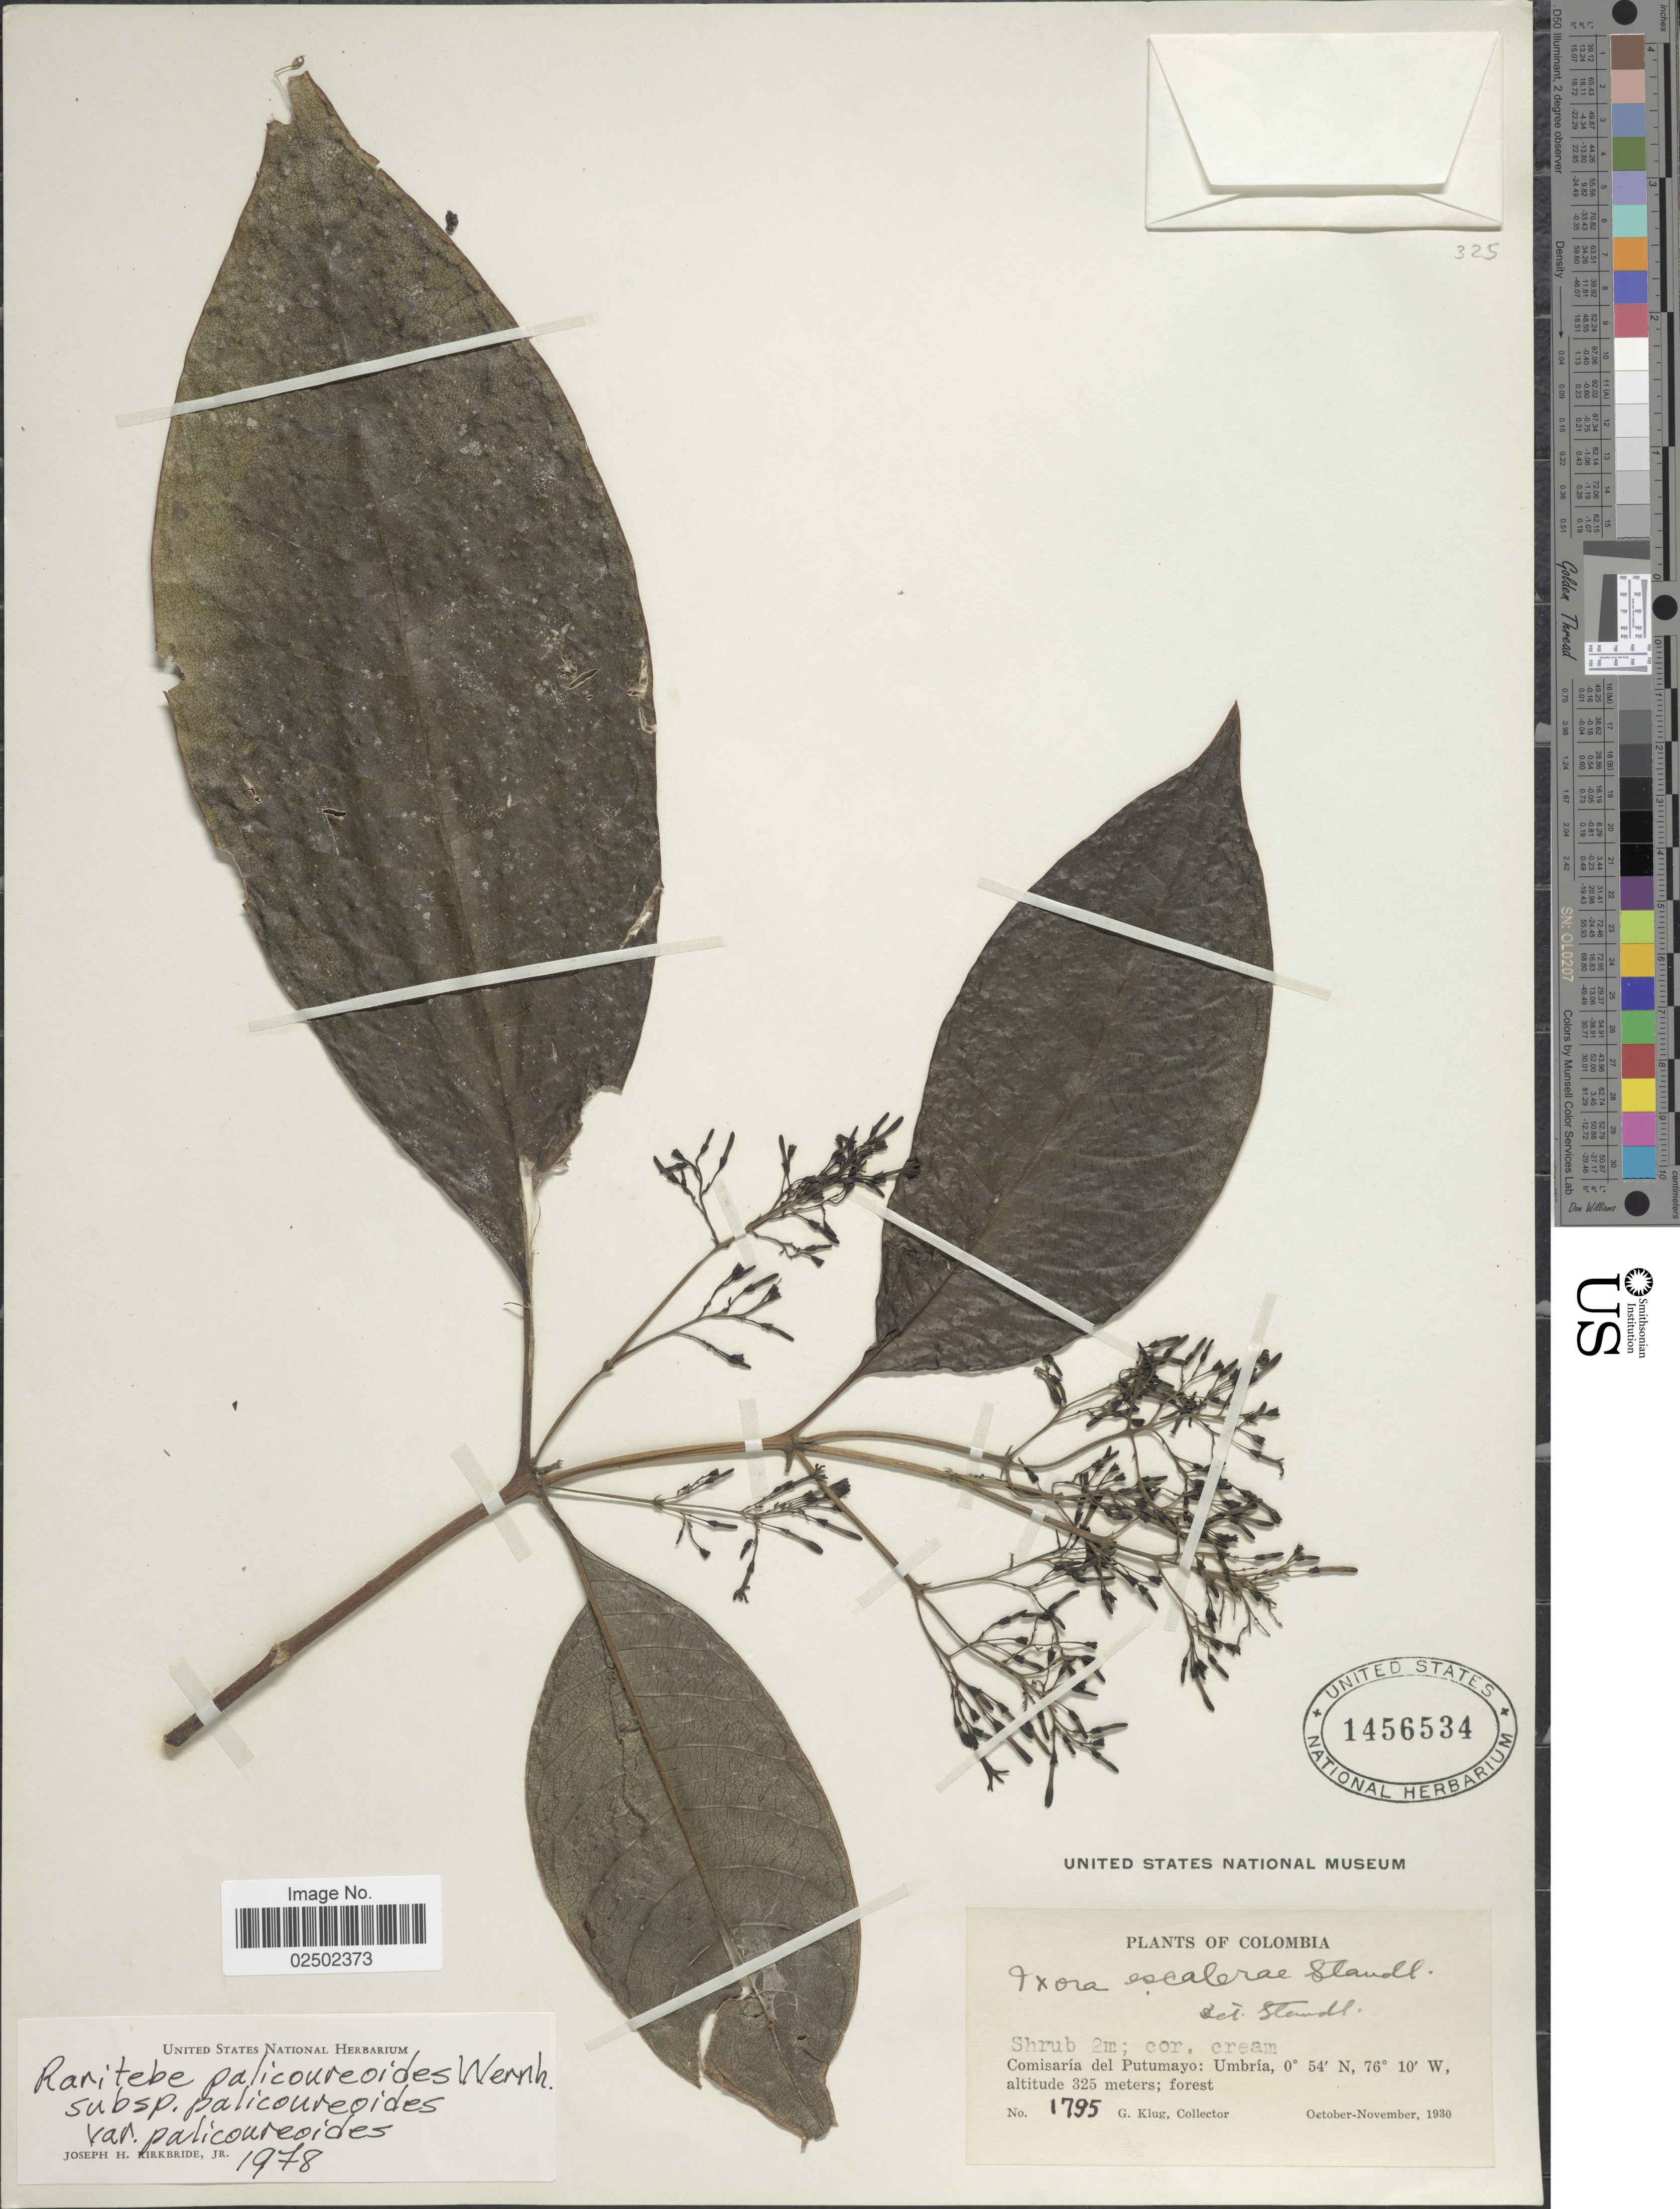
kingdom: Plantae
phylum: Tracheophyta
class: Magnoliopsida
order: Gentianales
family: Rubiaceae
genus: Raritebe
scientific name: Raritebe palicoureoides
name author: Wernham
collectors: G. Klug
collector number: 1795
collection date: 1930-10/1930-11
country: Colombia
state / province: Putumayo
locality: Comisaria del Putumayo: Umbria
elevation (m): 325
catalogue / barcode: US 1456534